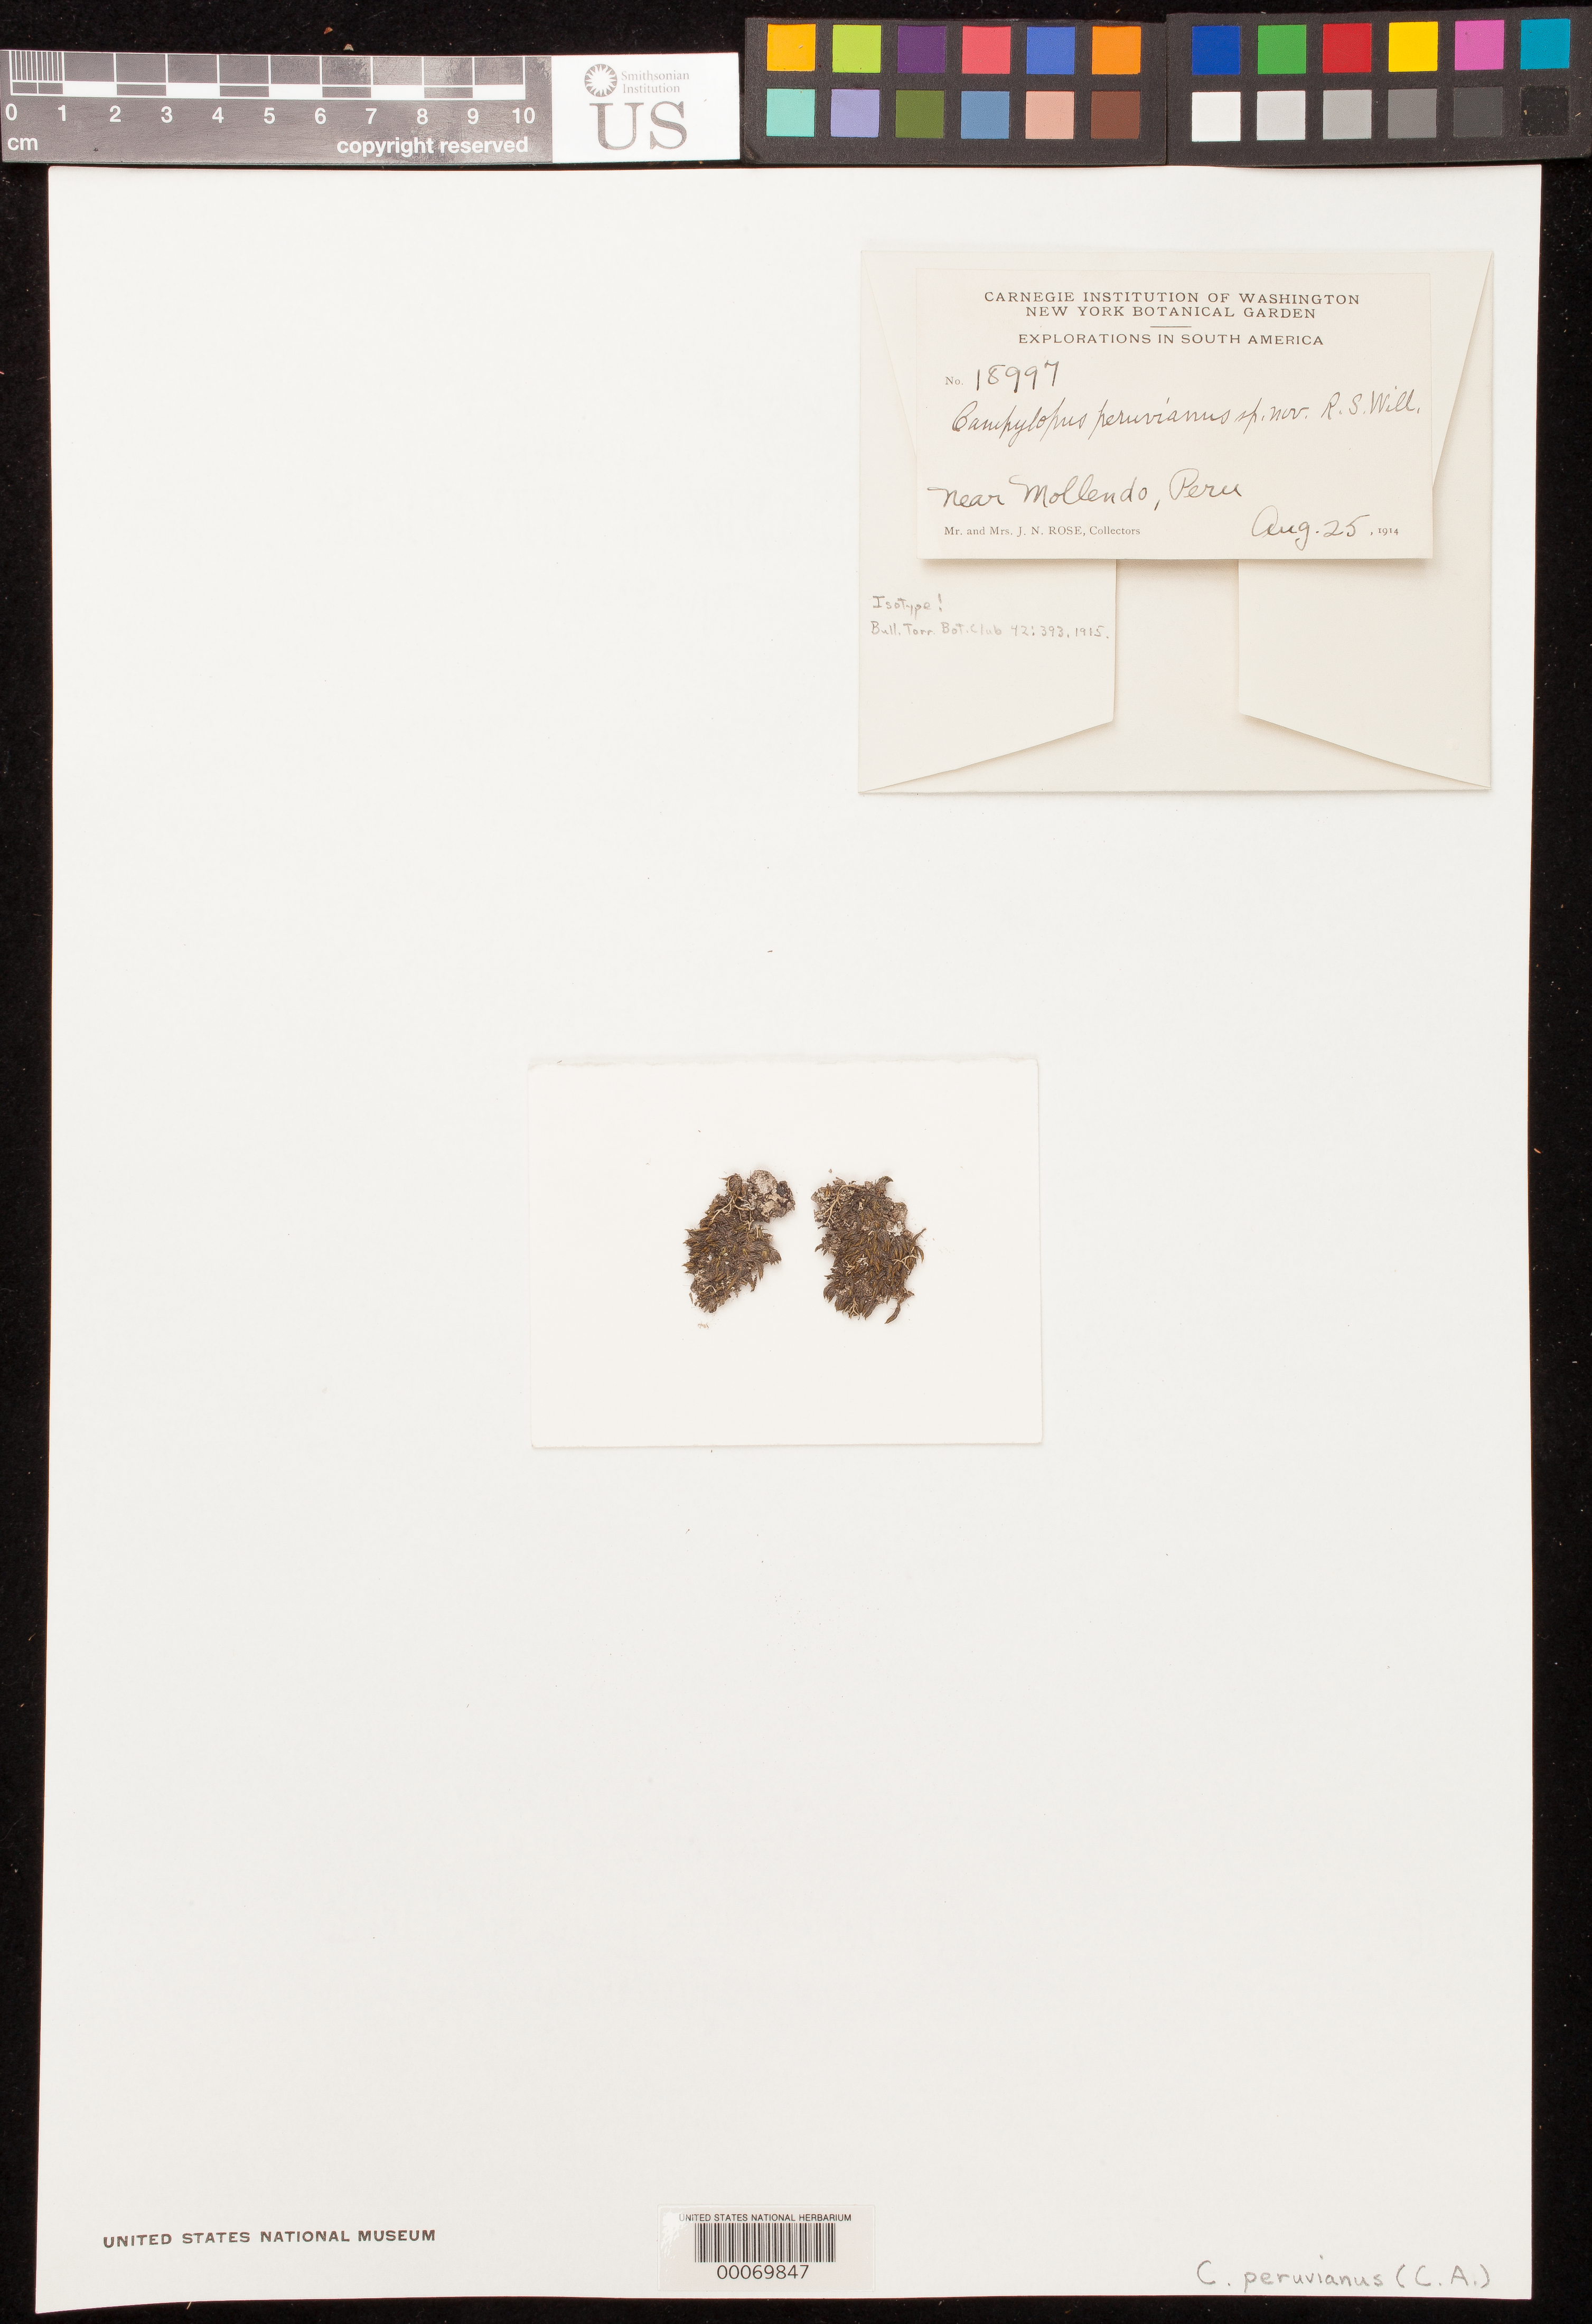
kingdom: Plantae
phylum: Bryophyta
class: Bryopsida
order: Dicranales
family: Leucobryaceae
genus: Campylopus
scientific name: Campylopus peruvianus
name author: R.S. Williams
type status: Isotype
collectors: J. N. Rose & J. M. Rose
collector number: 18997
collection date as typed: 25 Aug 1914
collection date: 1914-08-25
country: Peru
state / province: Arequipa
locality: near Mollendo